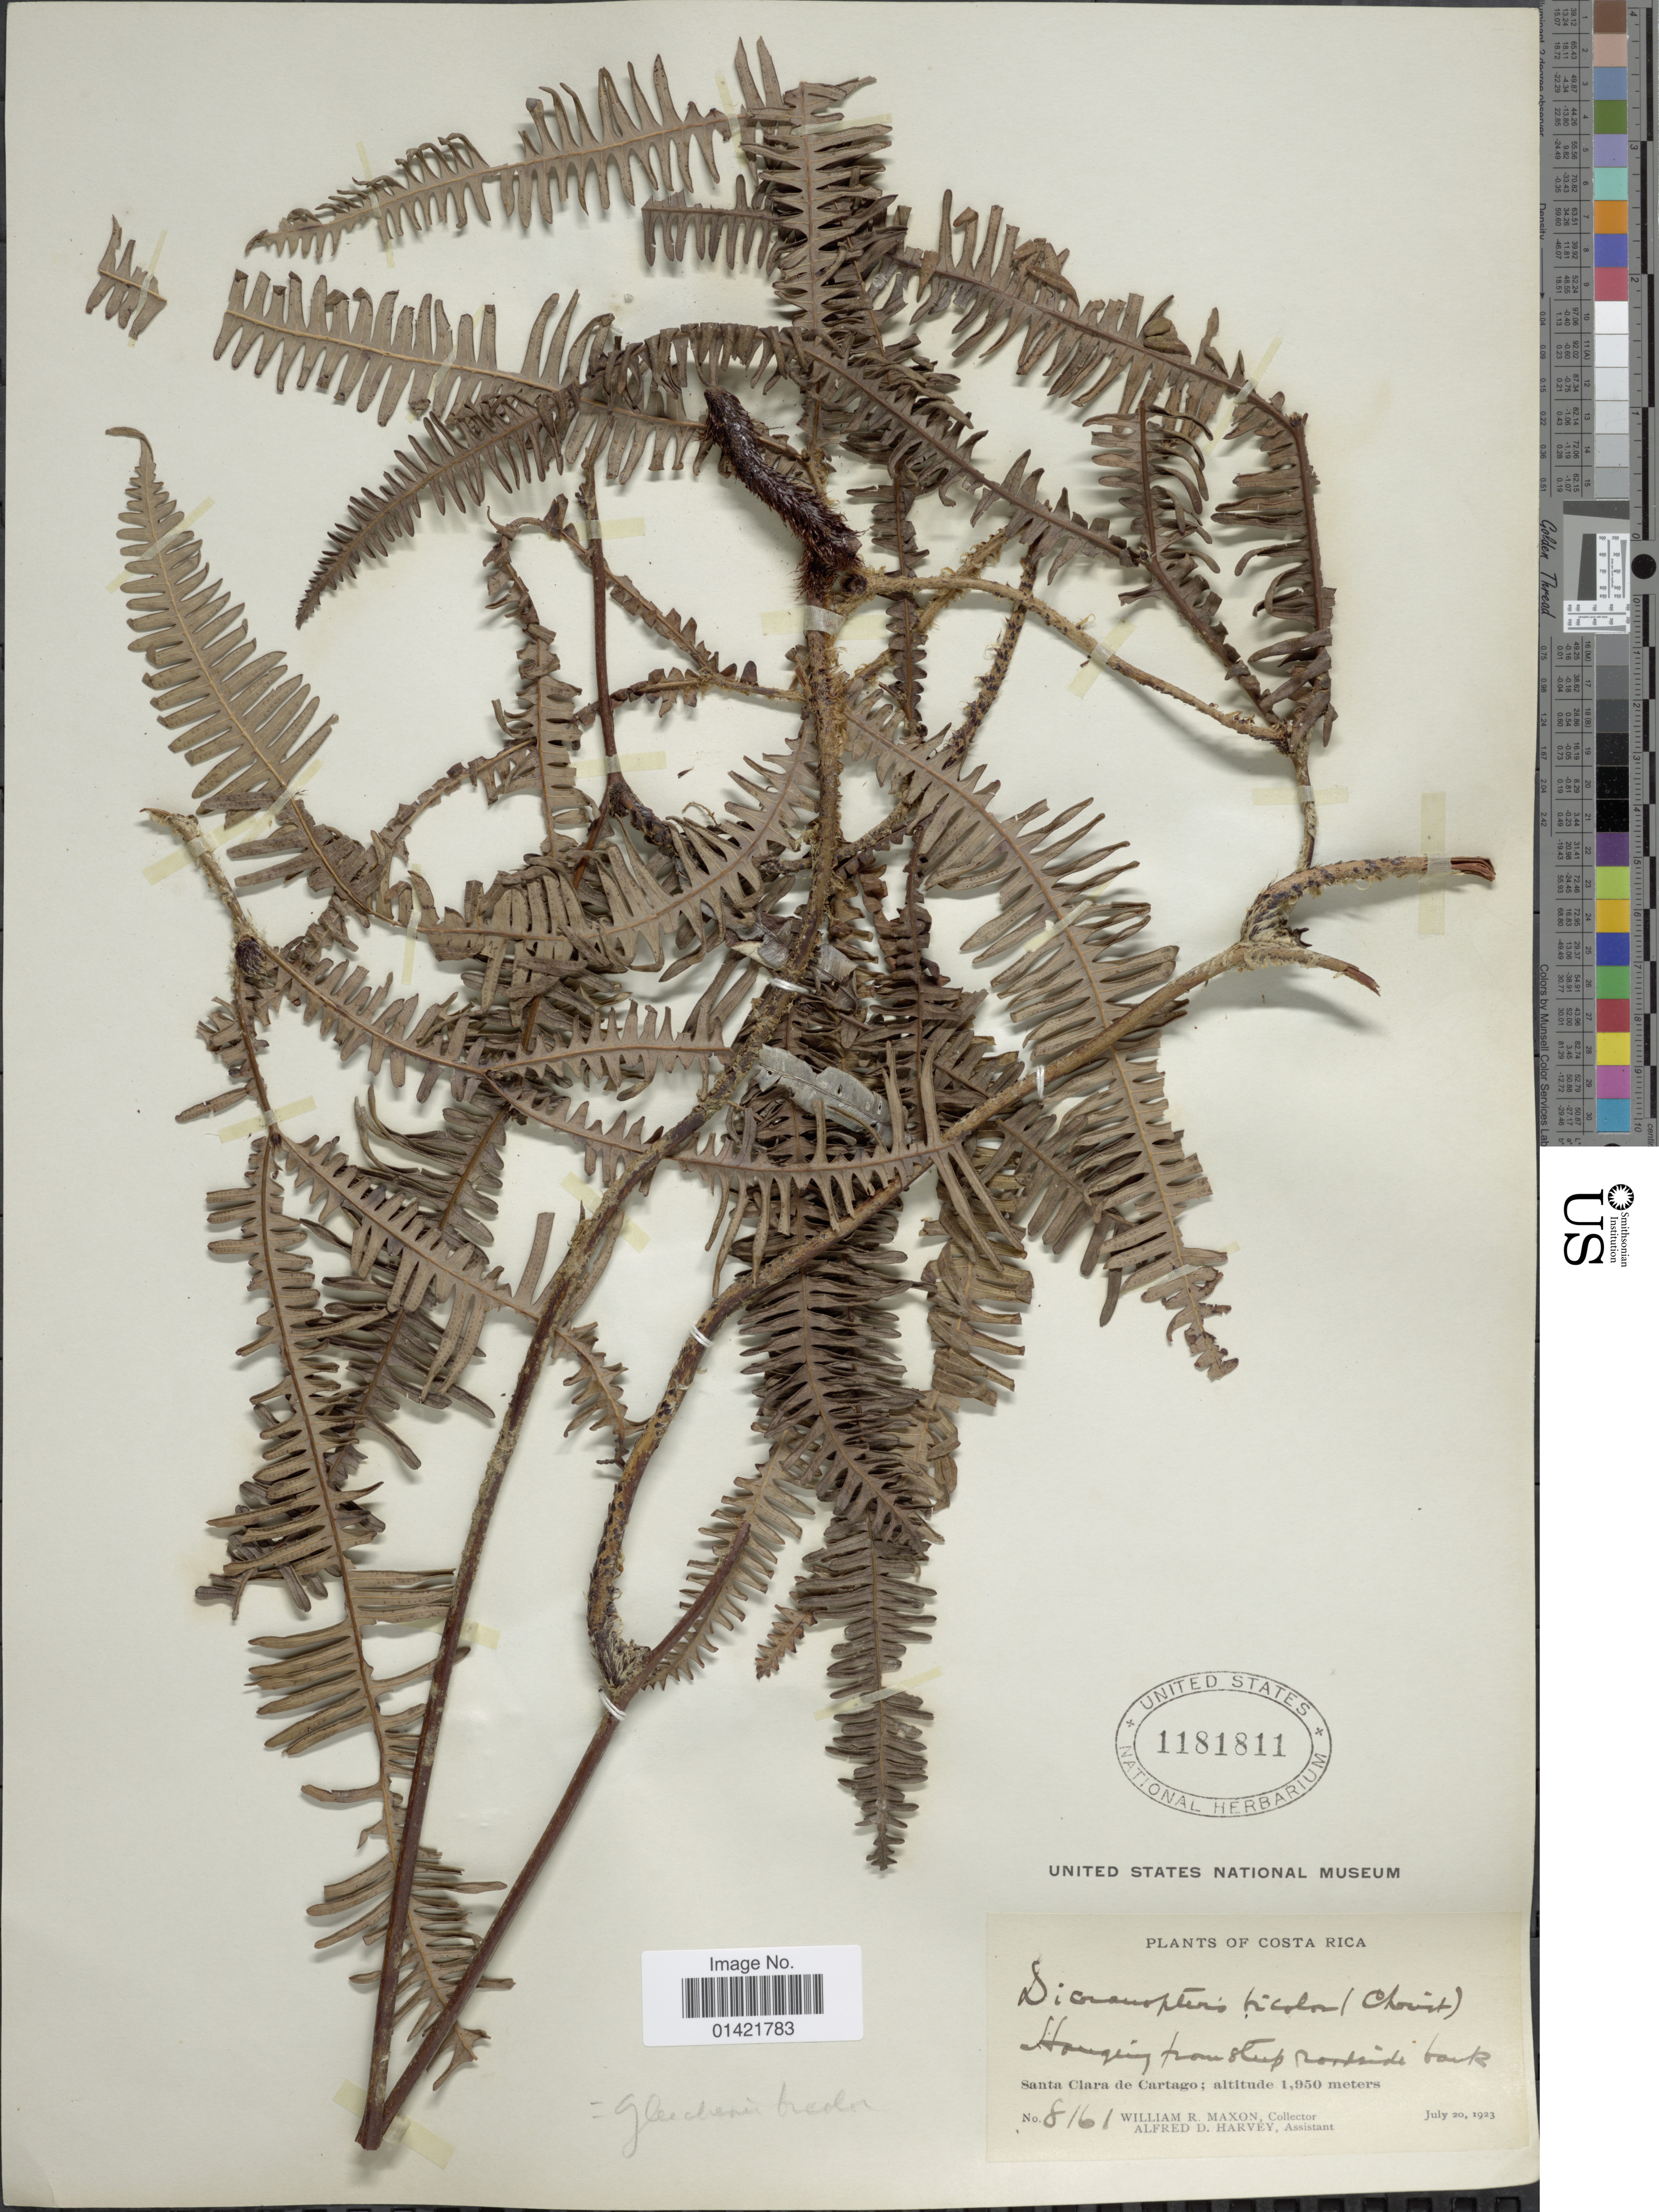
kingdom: Plantae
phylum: Tracheophyta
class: Polypodiopsida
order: Gleicheniales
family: Gleicheniaceae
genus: Sticherus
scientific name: Sticherus pallescens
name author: (Mett.) Vareschi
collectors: W. R. Maxon & A. D. Harvey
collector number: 8161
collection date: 1923-07-20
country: Costa Rica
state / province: Cartago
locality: Santa Clara de Cartago. Hanging from steep roadside bank.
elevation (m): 1950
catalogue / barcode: US 1181811